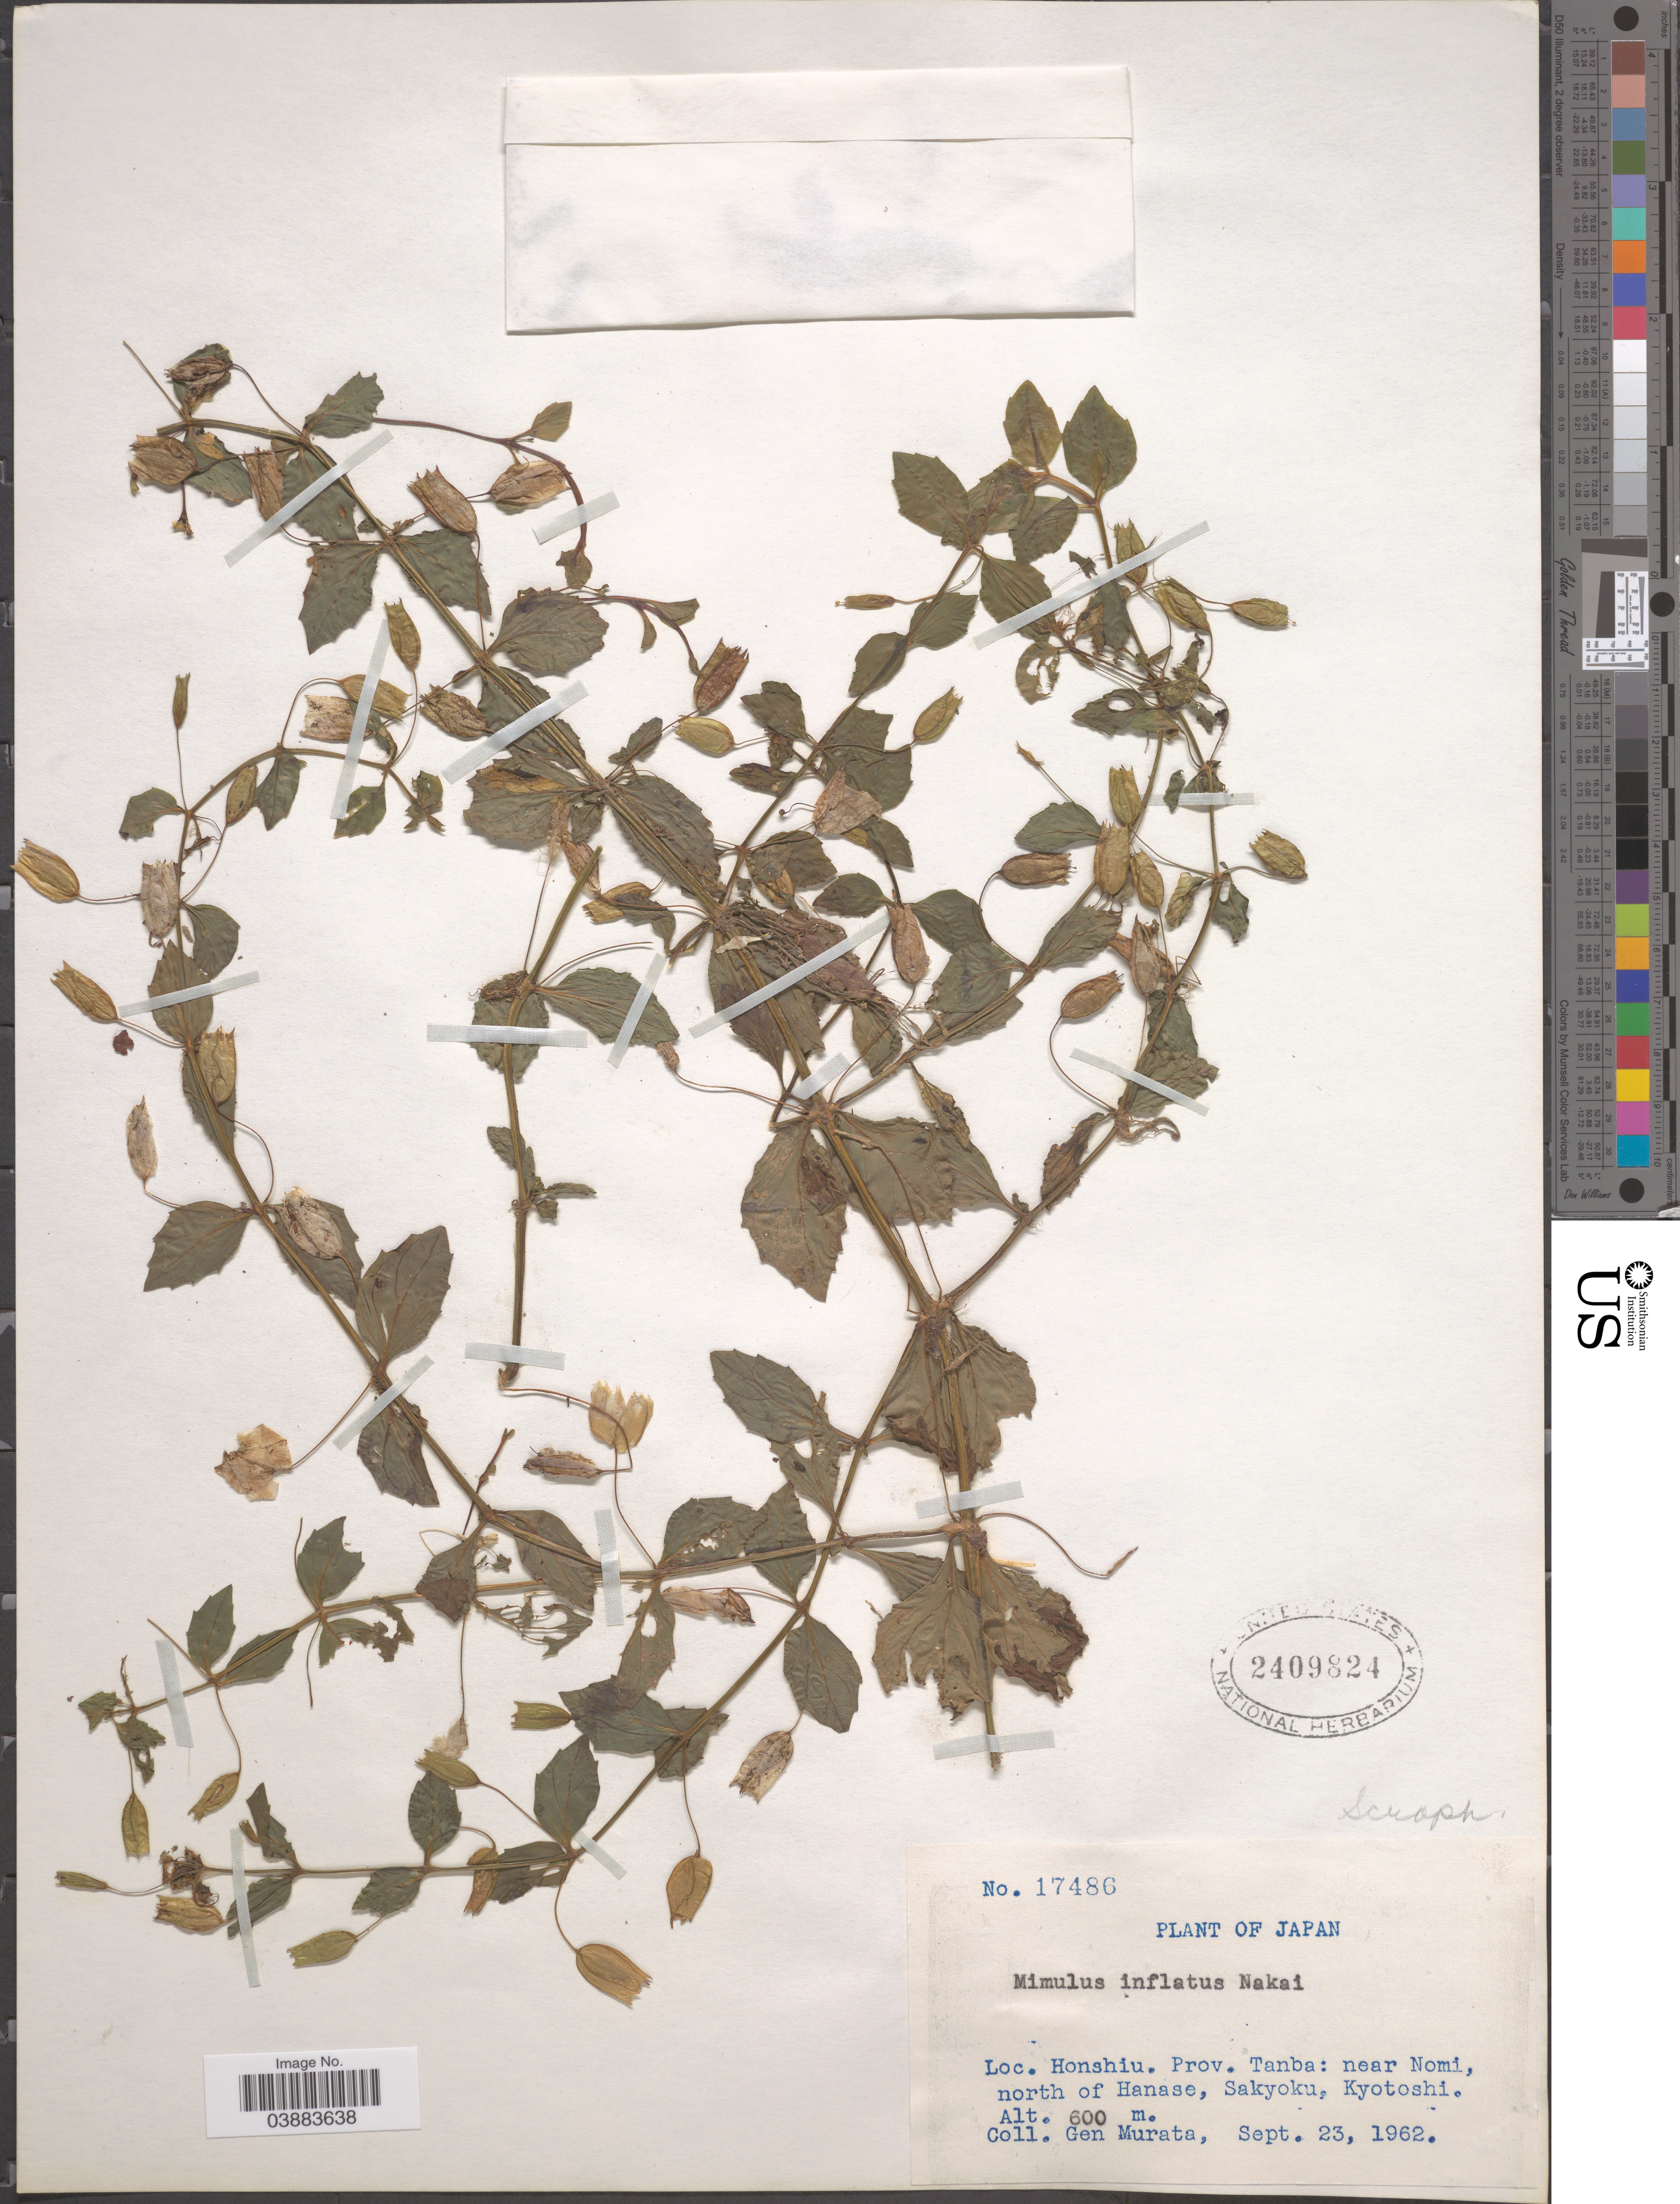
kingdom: Plantae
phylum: Tracheophyta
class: Magnoliopsida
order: Lamiales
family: Phrymaceae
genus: Mimulus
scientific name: Mimulus inflatus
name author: Nakai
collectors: G. Murata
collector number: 17486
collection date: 1962-09-23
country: Japan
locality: Honshiu. Prov. Tanba: near Nomi, north of Hanase, Sakyoku, Kyotoshi.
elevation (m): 600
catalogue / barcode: US 2409824